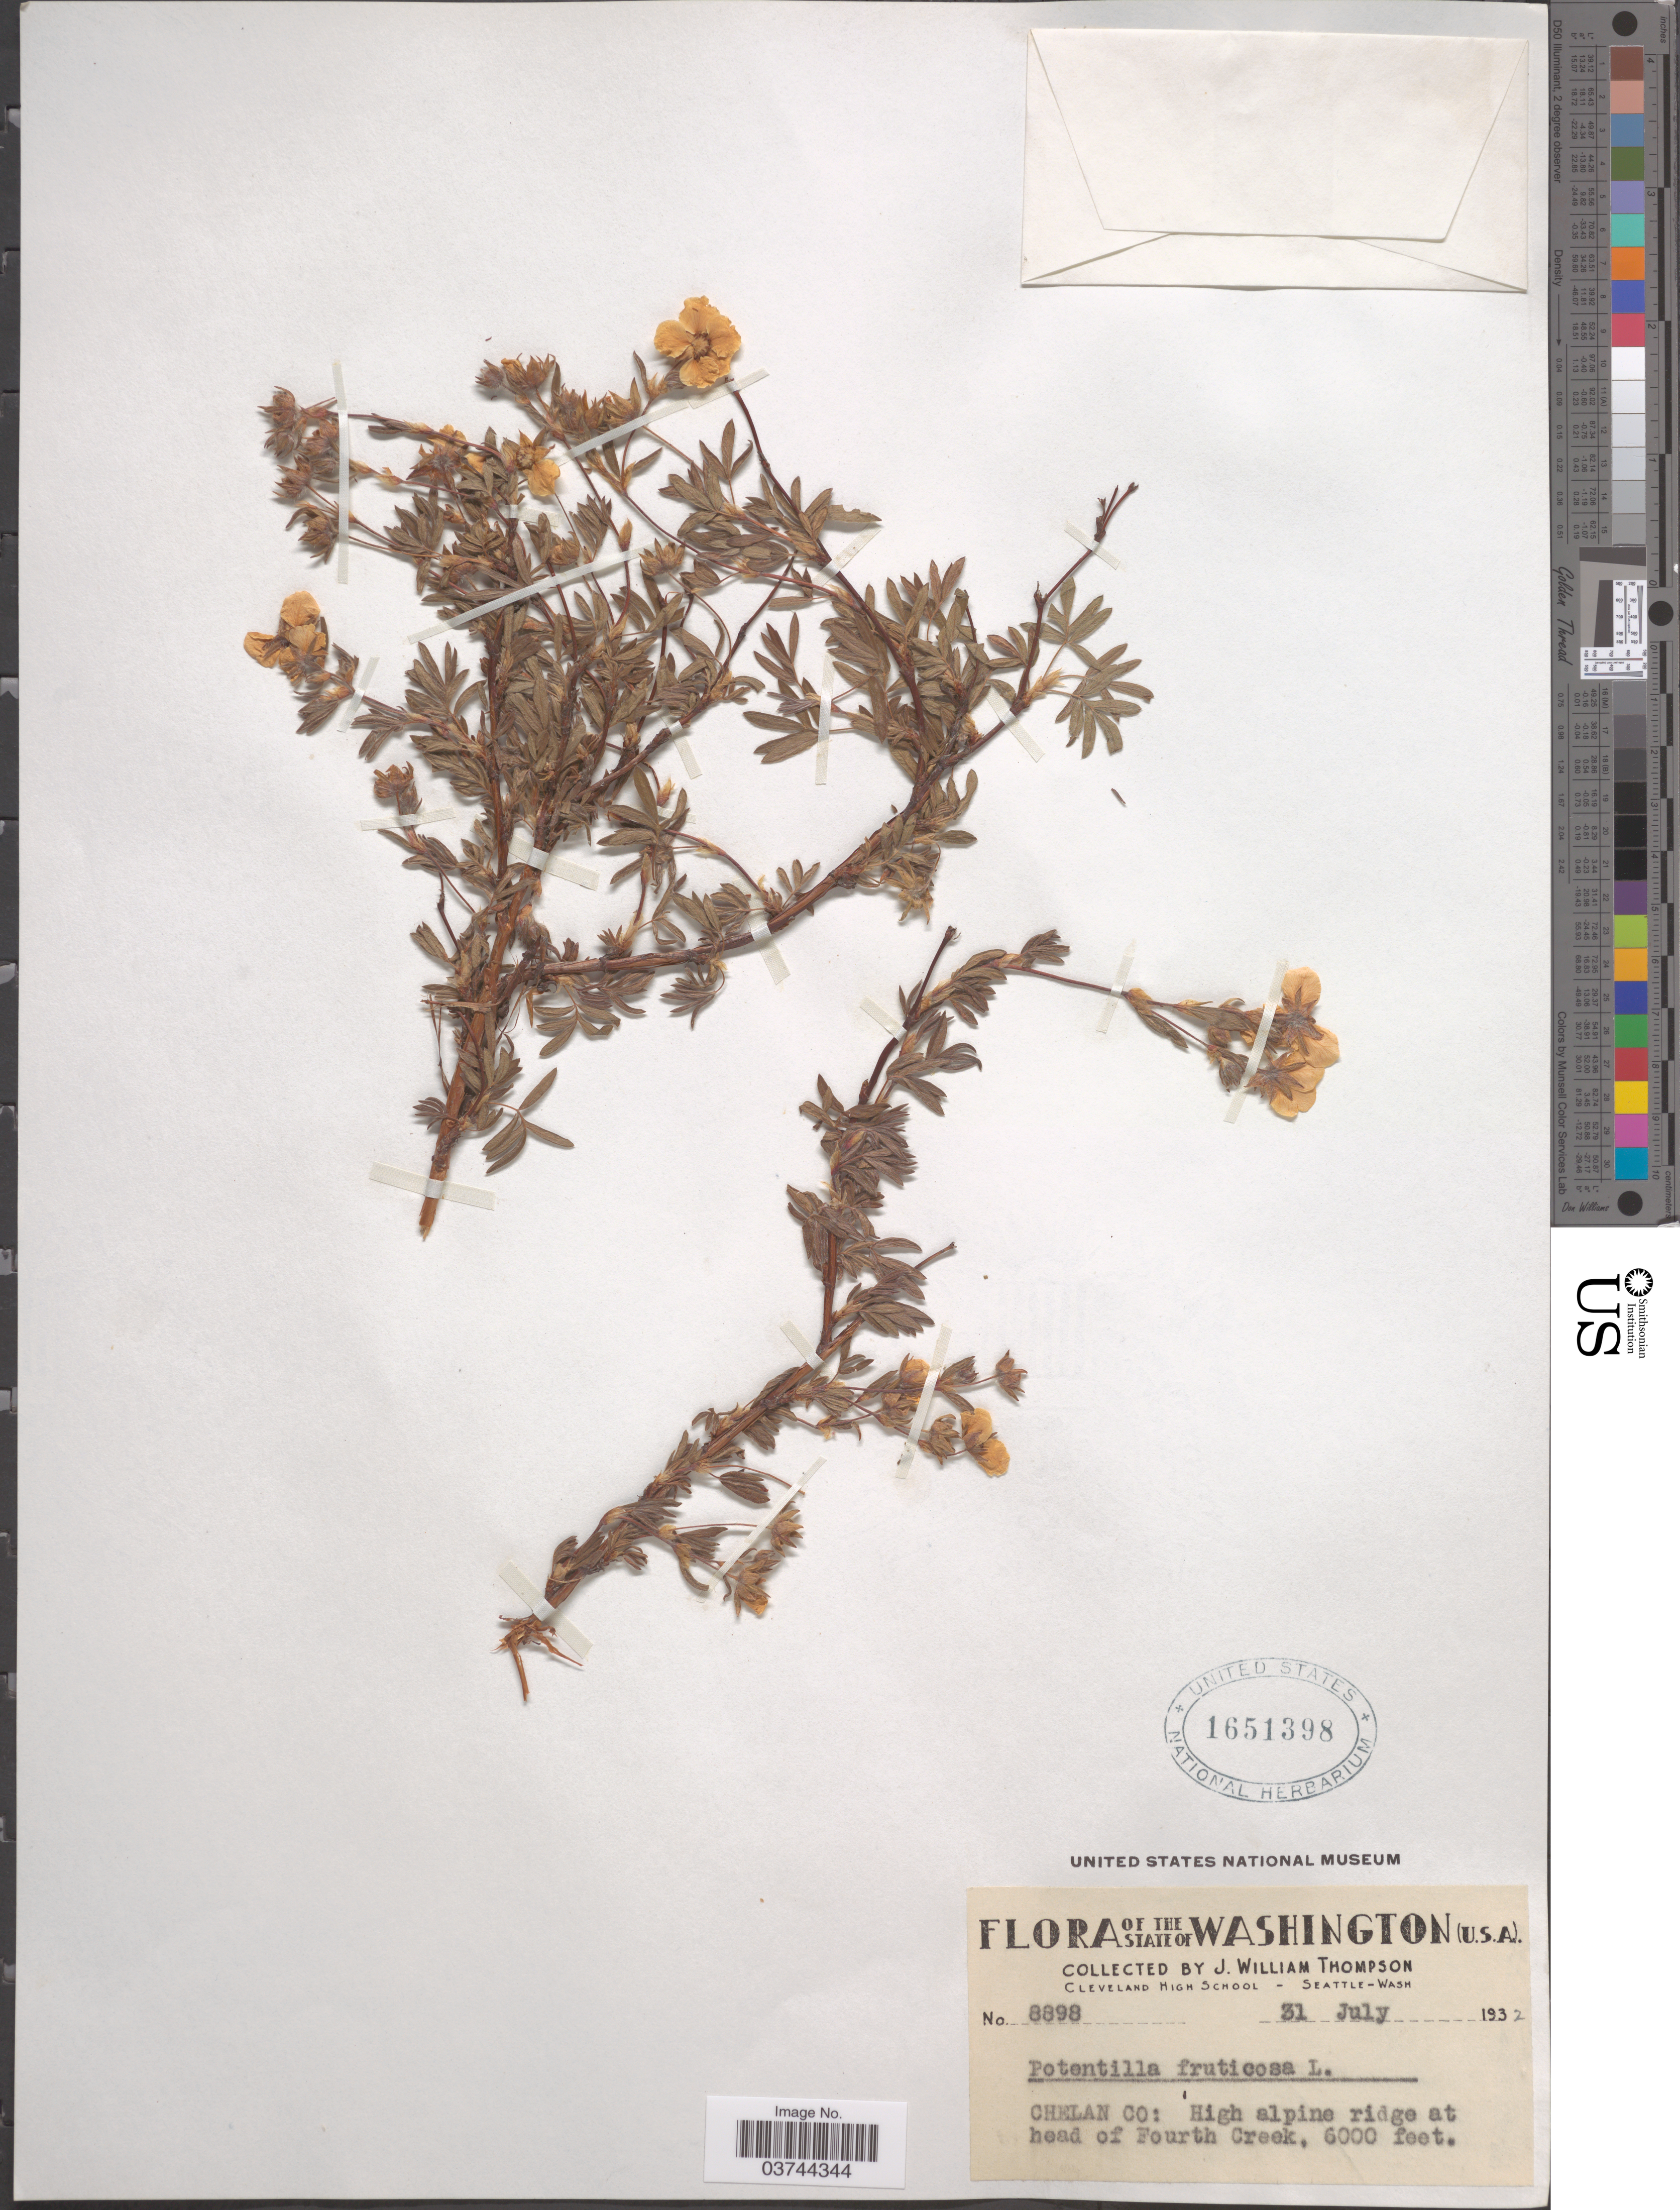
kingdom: Plantae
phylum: Tracheophyta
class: Magnoliopsida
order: Rosales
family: Rosaceae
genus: Dasiphora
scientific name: Dasiphora fruticosa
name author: (L.) Rydb.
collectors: J. W. Thompson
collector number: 8898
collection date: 1932-07-31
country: United States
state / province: Washington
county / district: Chelan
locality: Chelan Co: High alpine ridge at head of Fourth Creek.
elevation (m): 1829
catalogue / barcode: US 1651398